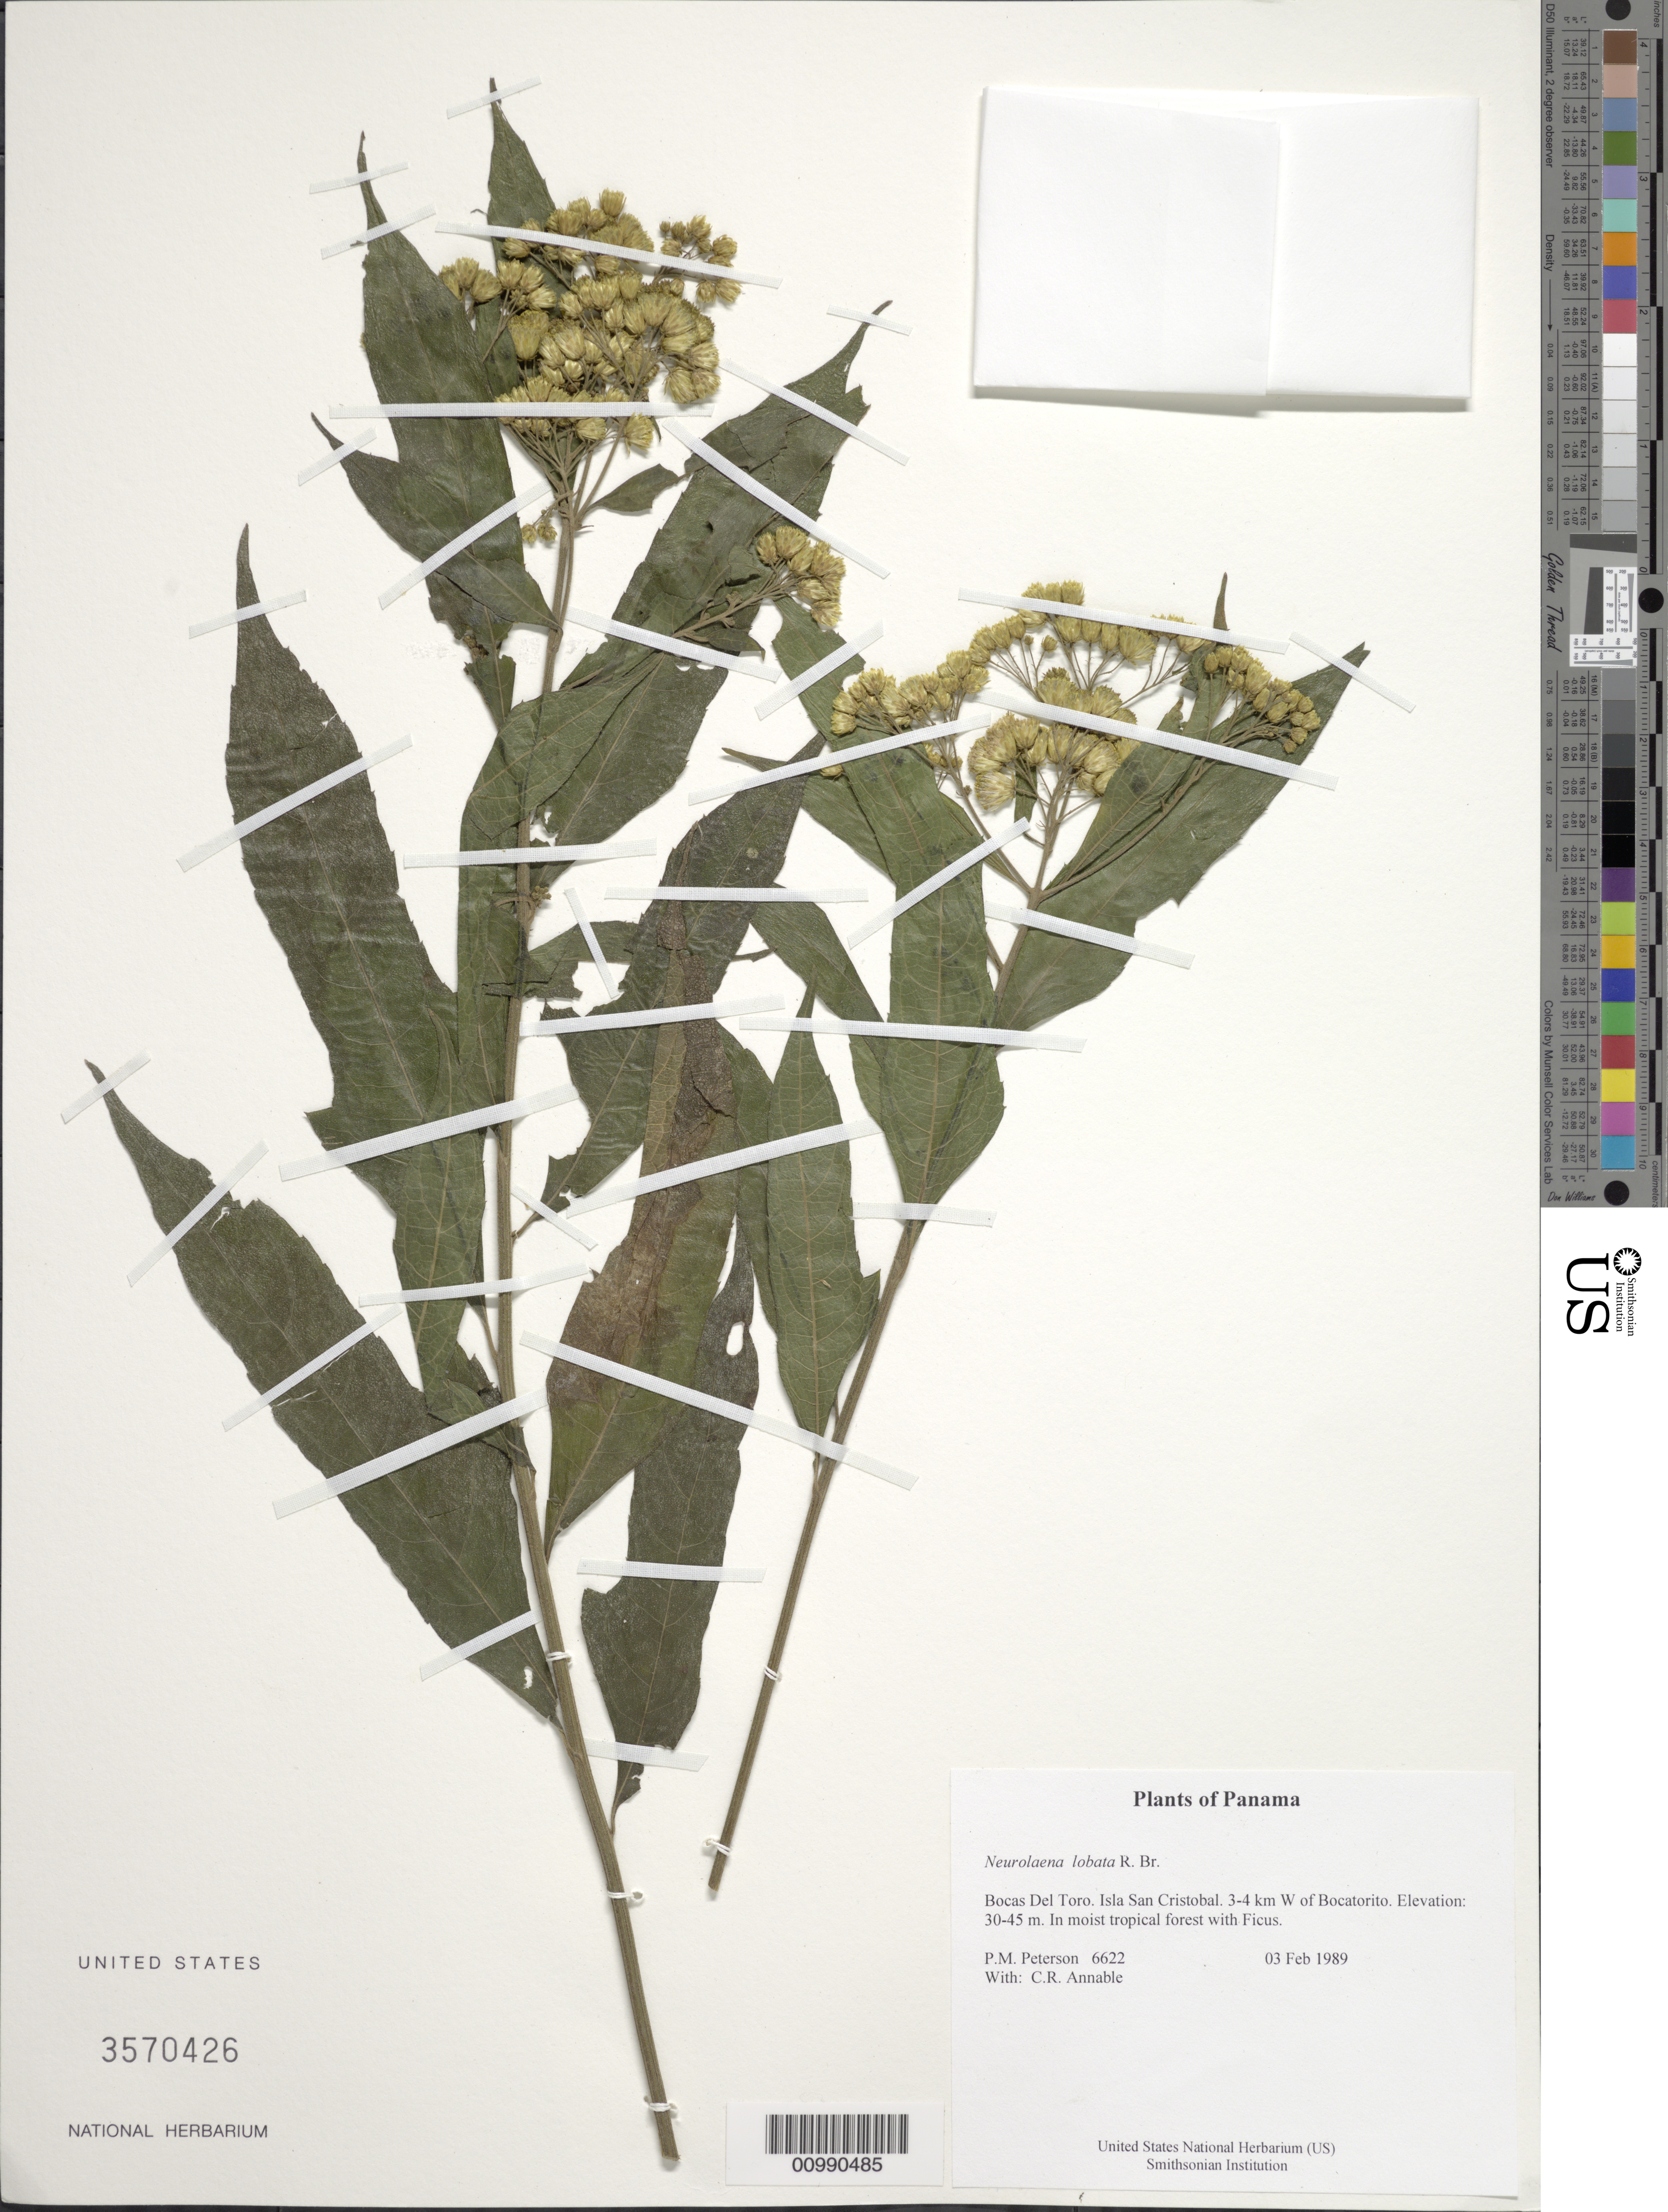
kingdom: Plantae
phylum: Tracheophyta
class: Magnoliopsida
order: Asterales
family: Asteraceae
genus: Neurolaena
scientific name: Neurolaena lobata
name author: (L.) R. Br. ex Cass.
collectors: P. M. Peterson & C. R. Annable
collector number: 06622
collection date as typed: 03 Feb 1989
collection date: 1989-02-03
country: Panama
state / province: Bocas del Toro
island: San Cristobal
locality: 3-4 km W of Bocatorito.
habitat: In moist tropical forest with Ficus.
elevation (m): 30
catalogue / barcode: US 3570426